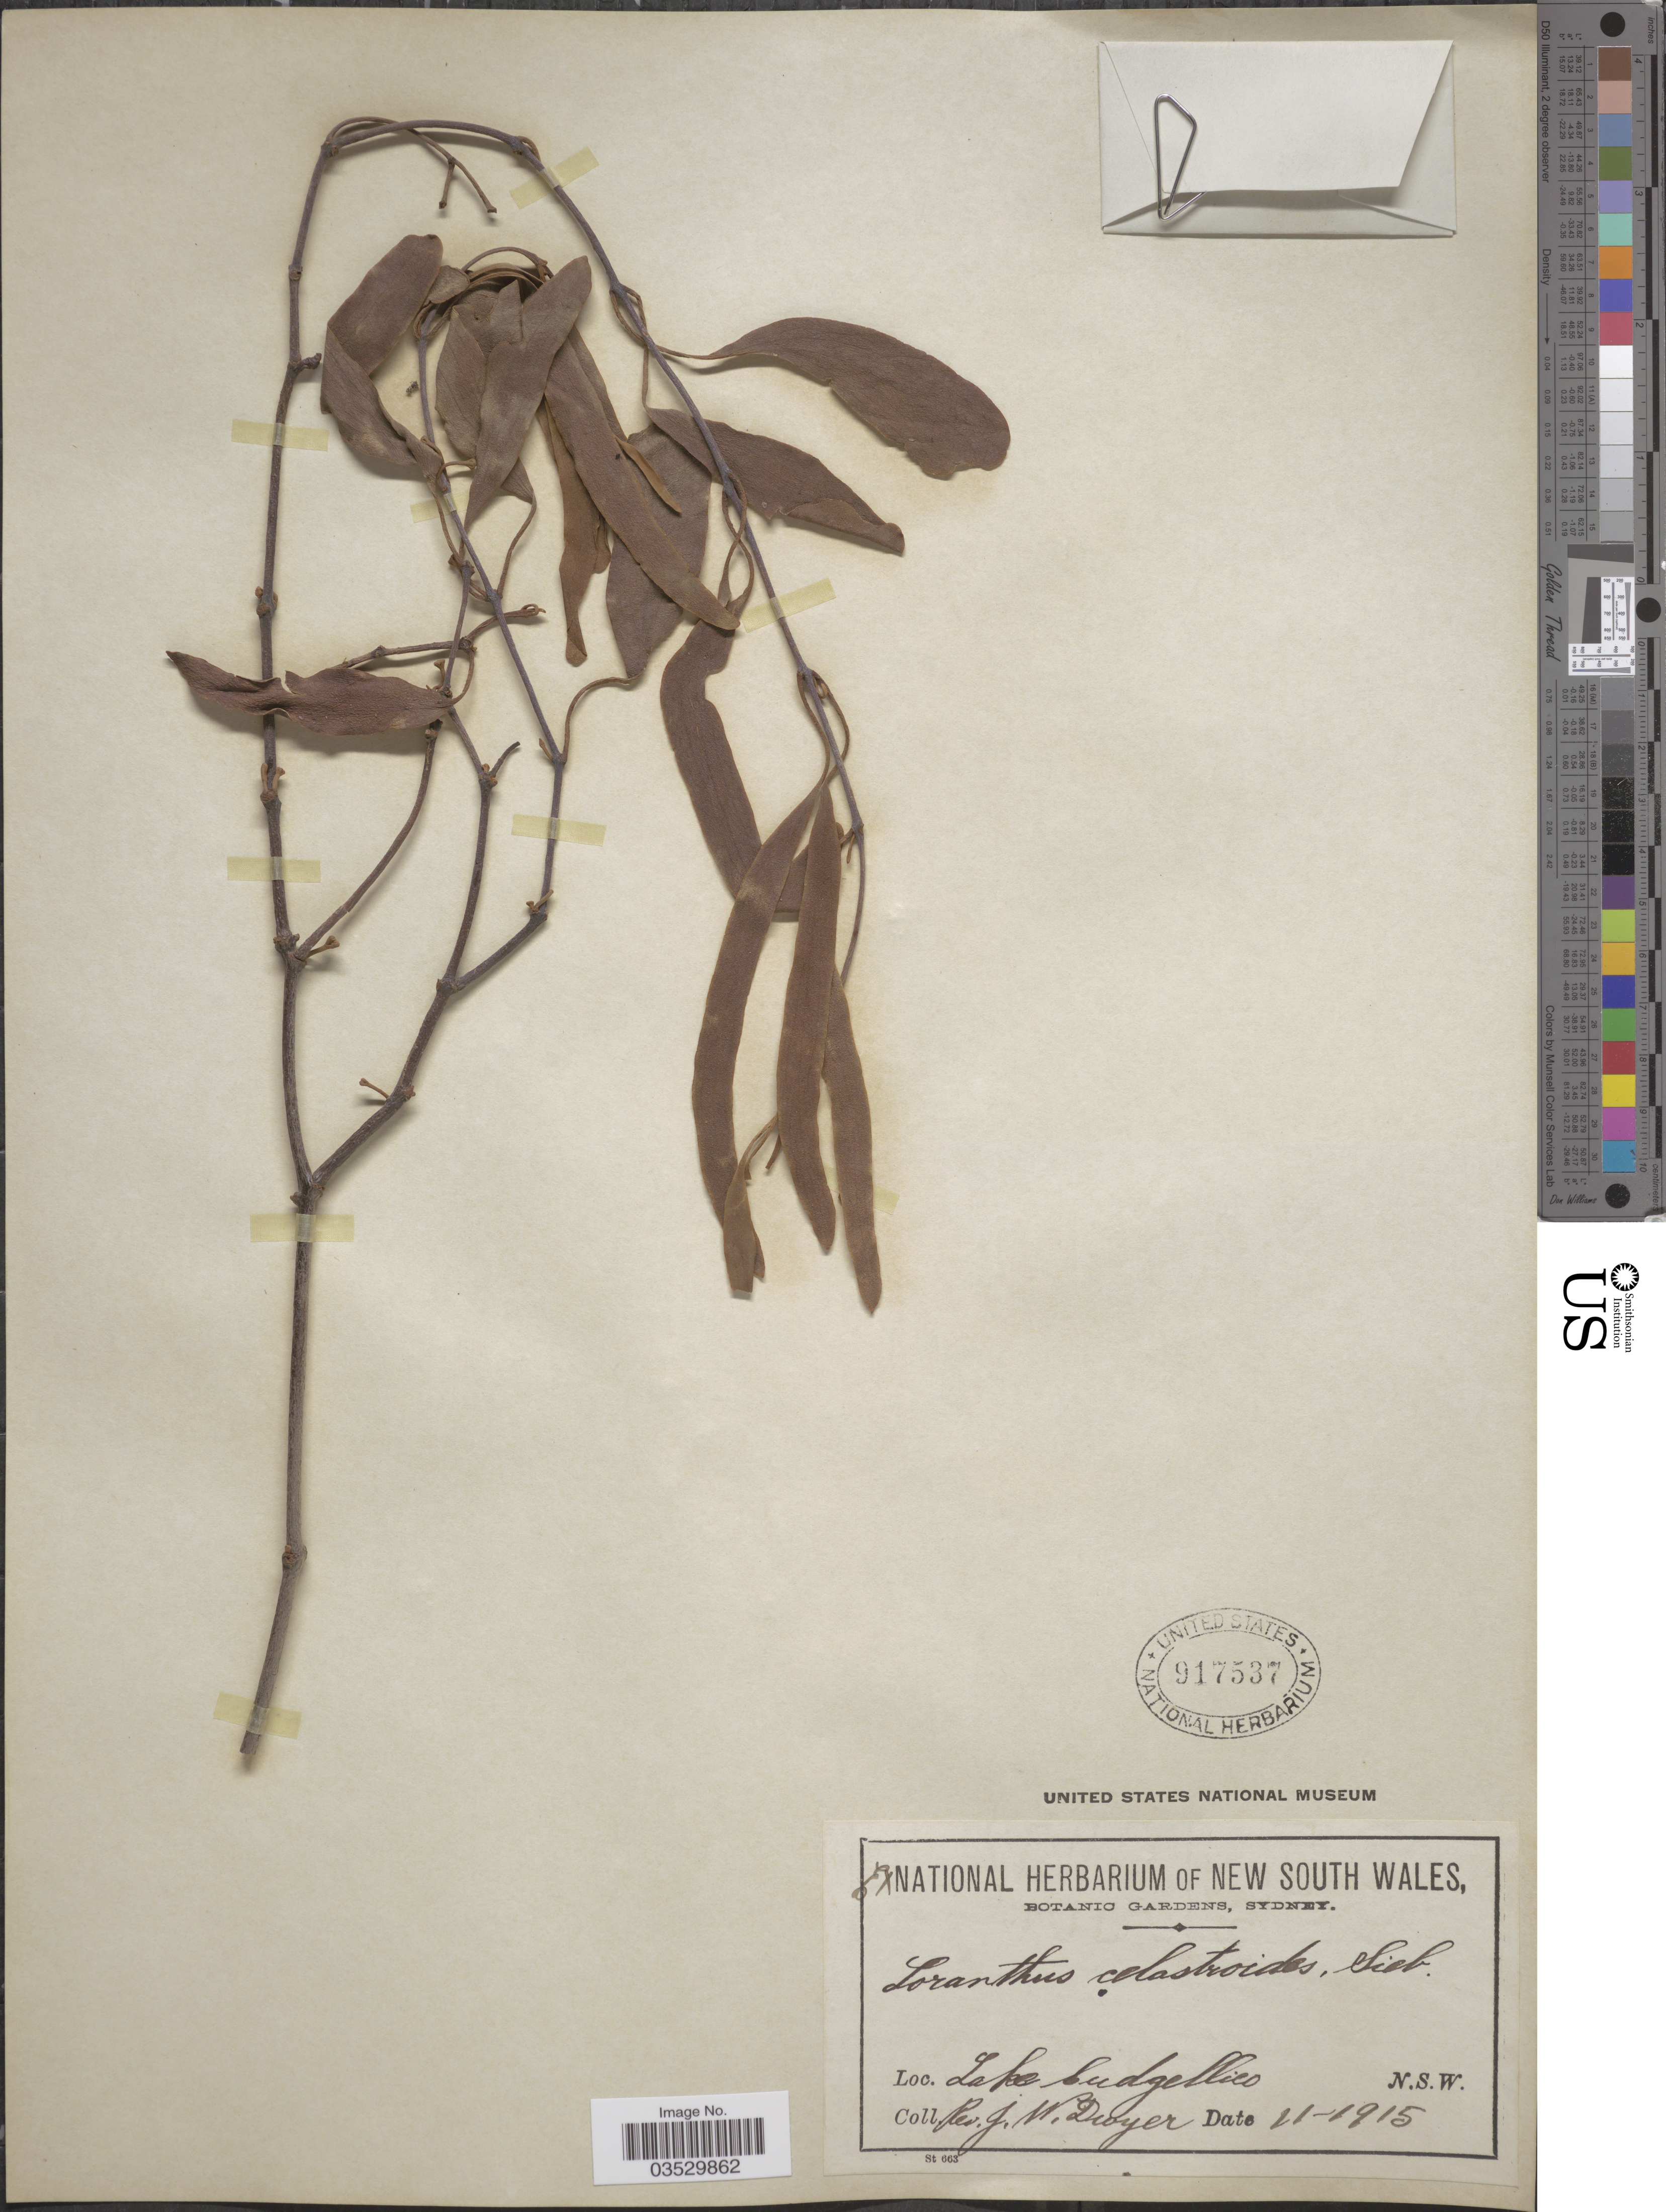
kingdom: Plantae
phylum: Tracheophyta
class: Magnoliopsida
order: Santalales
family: Loranthaceae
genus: Muellerina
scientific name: Muellerina celastroides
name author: (Schult. & Schult. f.) Tiegh.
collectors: J. Dwyer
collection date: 1915-11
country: Australia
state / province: New South Wales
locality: Lake Cudgellico [Cargellico]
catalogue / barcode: US 917537